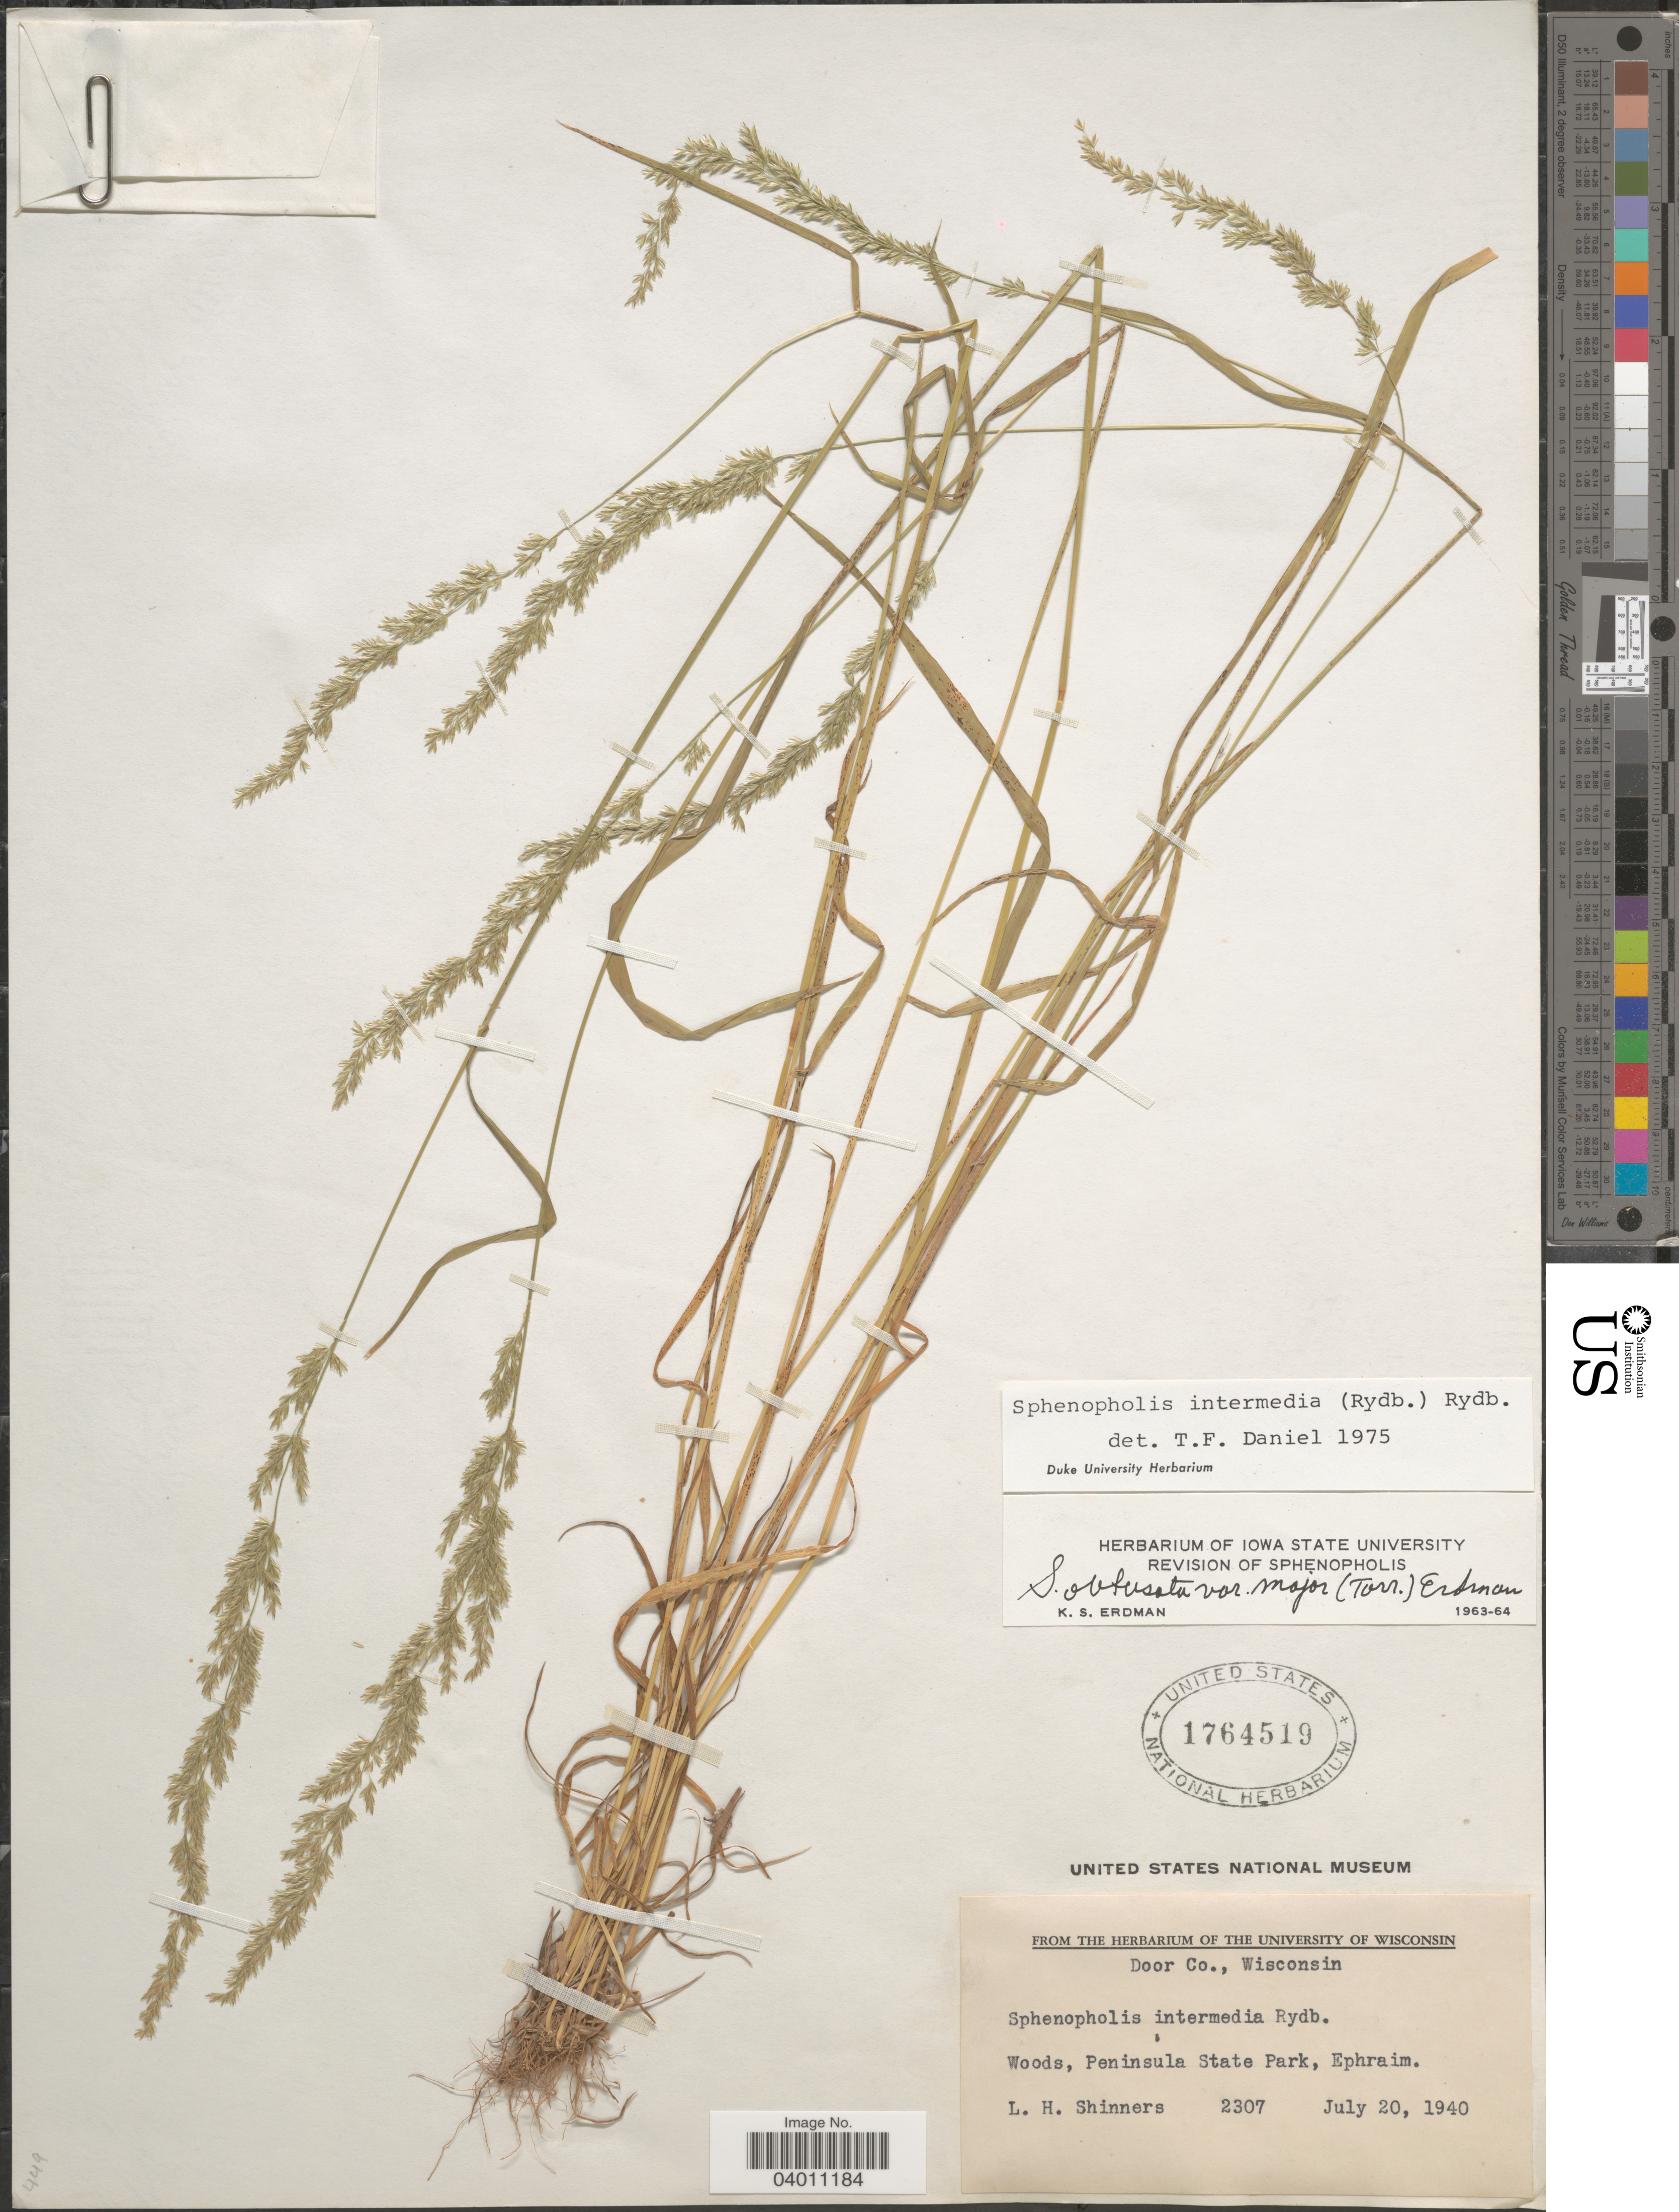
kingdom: Plantae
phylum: Tracheophyta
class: Liliopsida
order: Poales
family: Poaceae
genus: Sphenopholis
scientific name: Sphenopholis intermedia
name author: (Rydb.) Rydb.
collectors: L. H. Shinners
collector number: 2307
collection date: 1940-07-20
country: United States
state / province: Wisconsin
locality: Door Co. Peninsula State Park, Ephraim.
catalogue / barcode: US 1764519